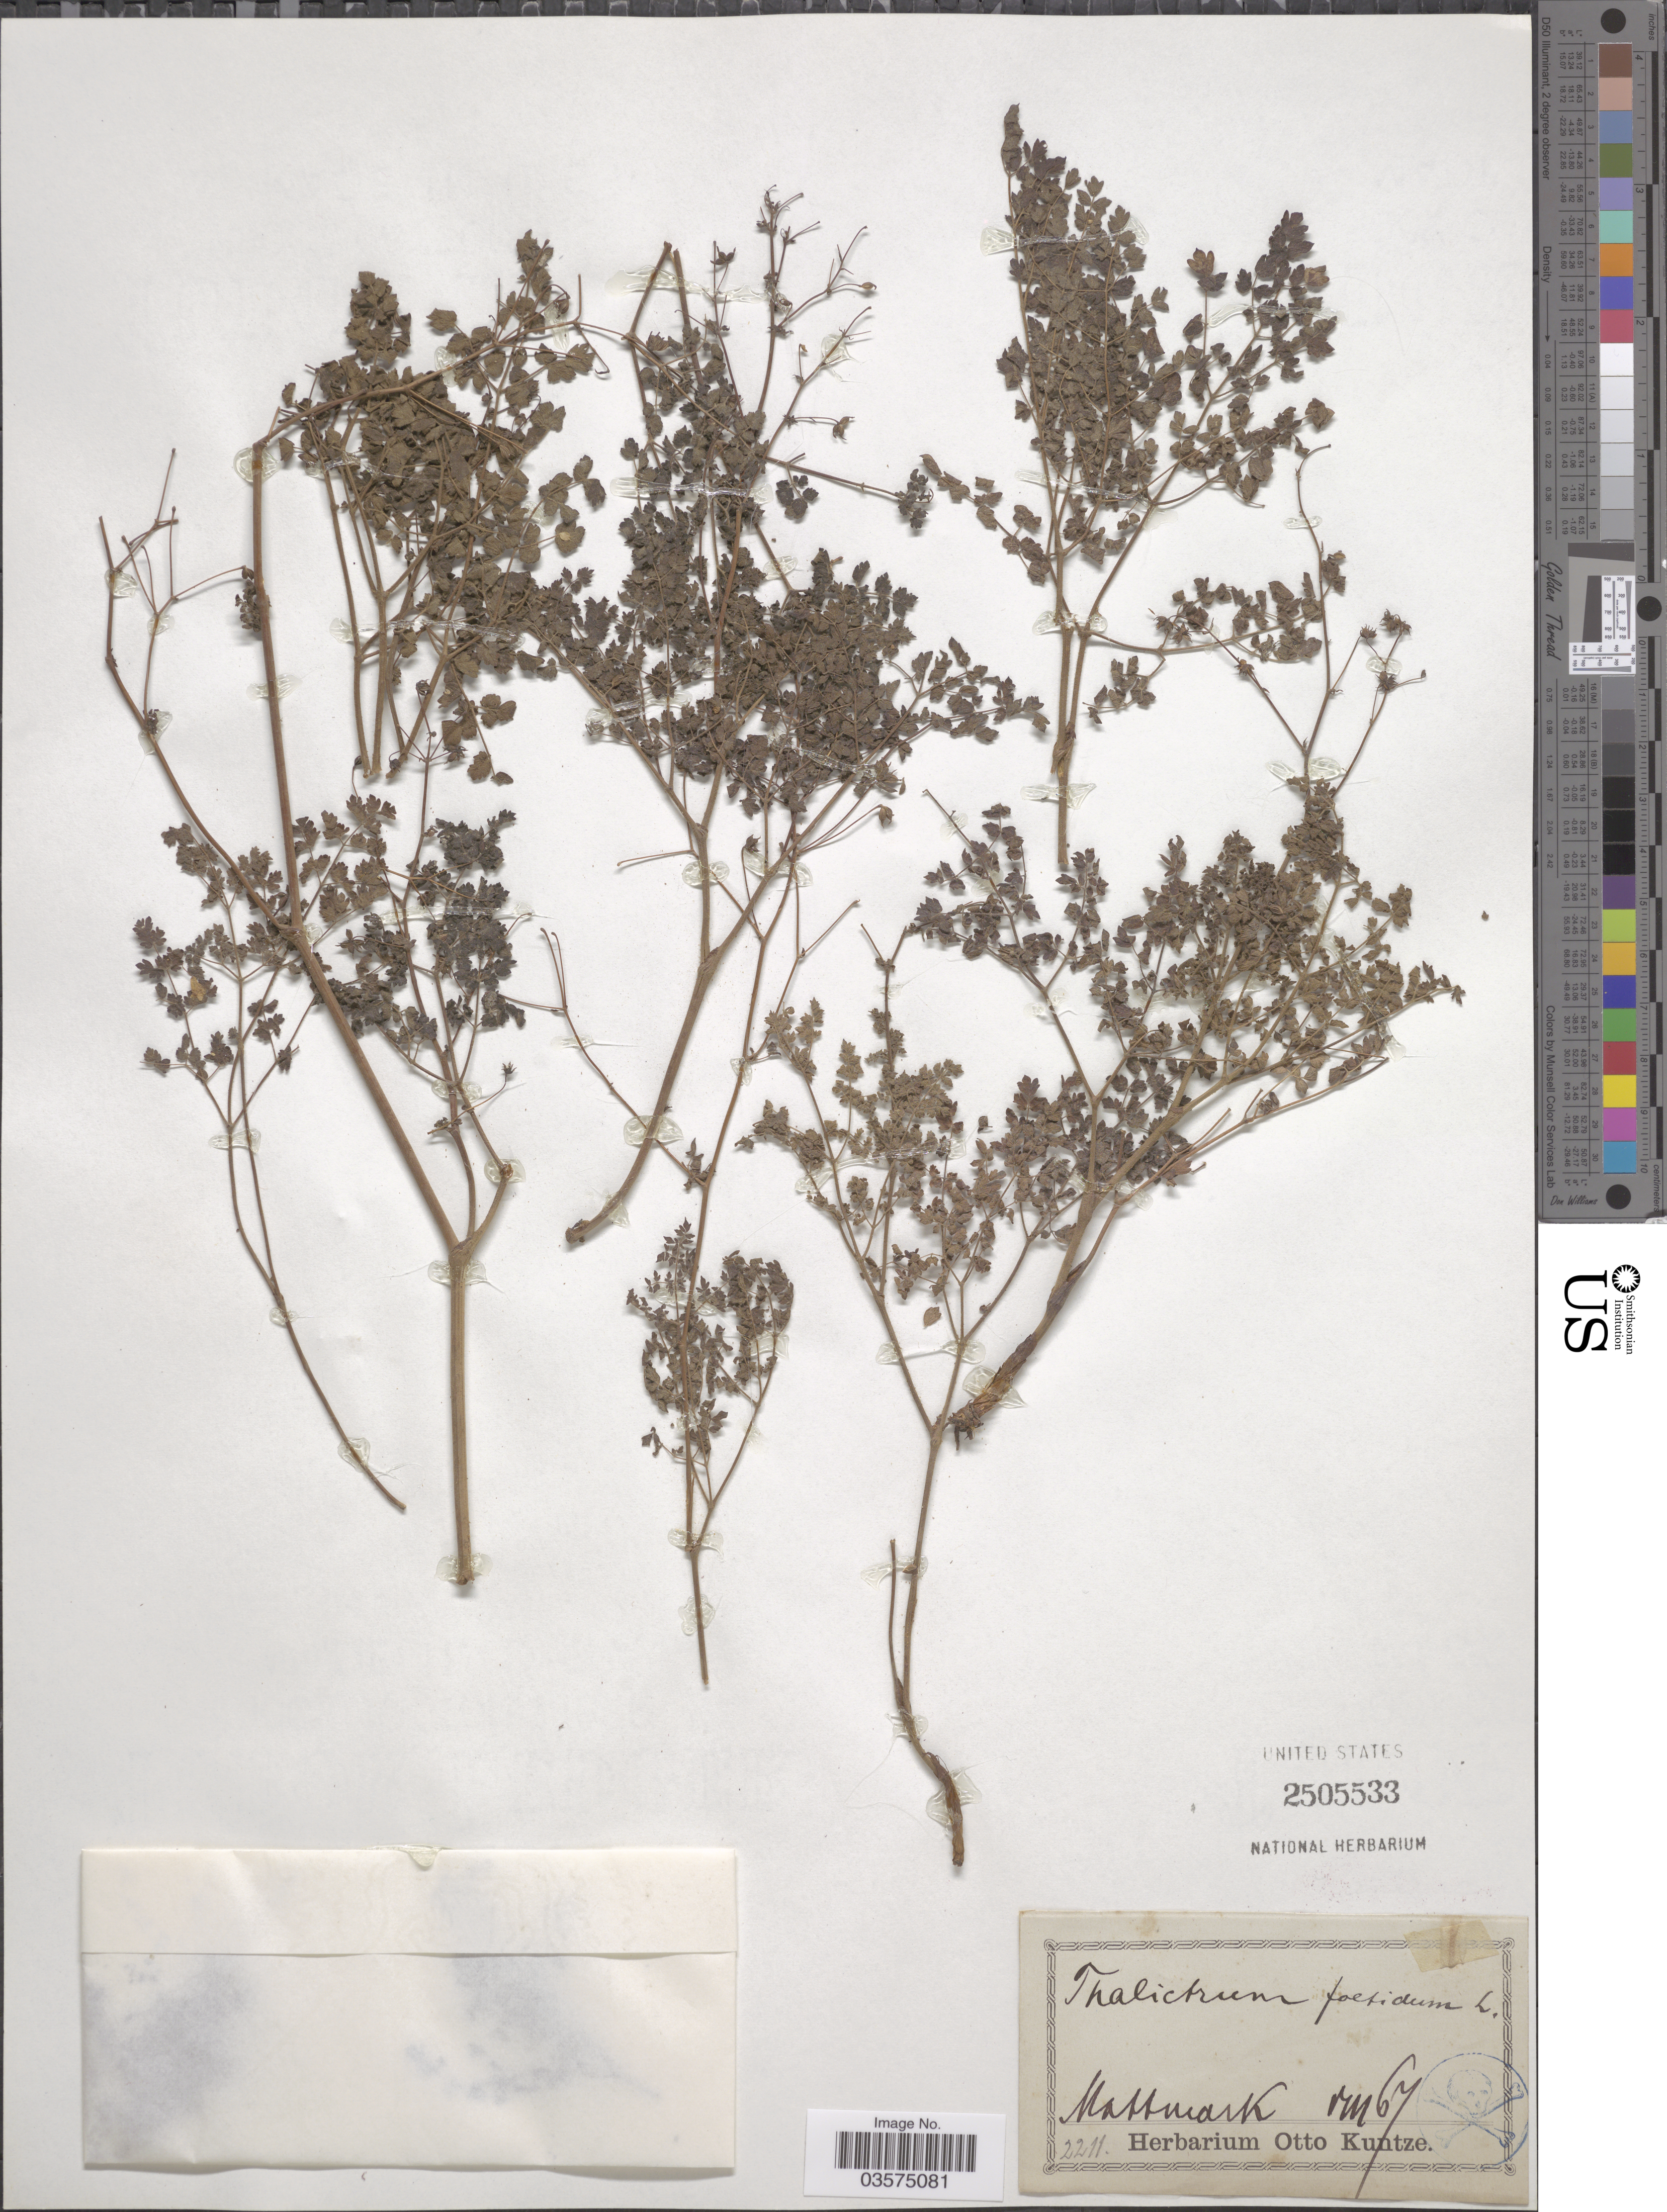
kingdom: Plantae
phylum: Tracheophyta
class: Magnoliopsida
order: Ranunculales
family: Ranunculaceae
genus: Thalictrum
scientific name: Thalictrum foetidum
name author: L.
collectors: ex herb. Otto Kuntze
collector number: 2211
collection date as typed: Transcribed d/m/y: /8/67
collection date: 1867-08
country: Switzerland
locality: Mattmark.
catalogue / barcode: US 2505533